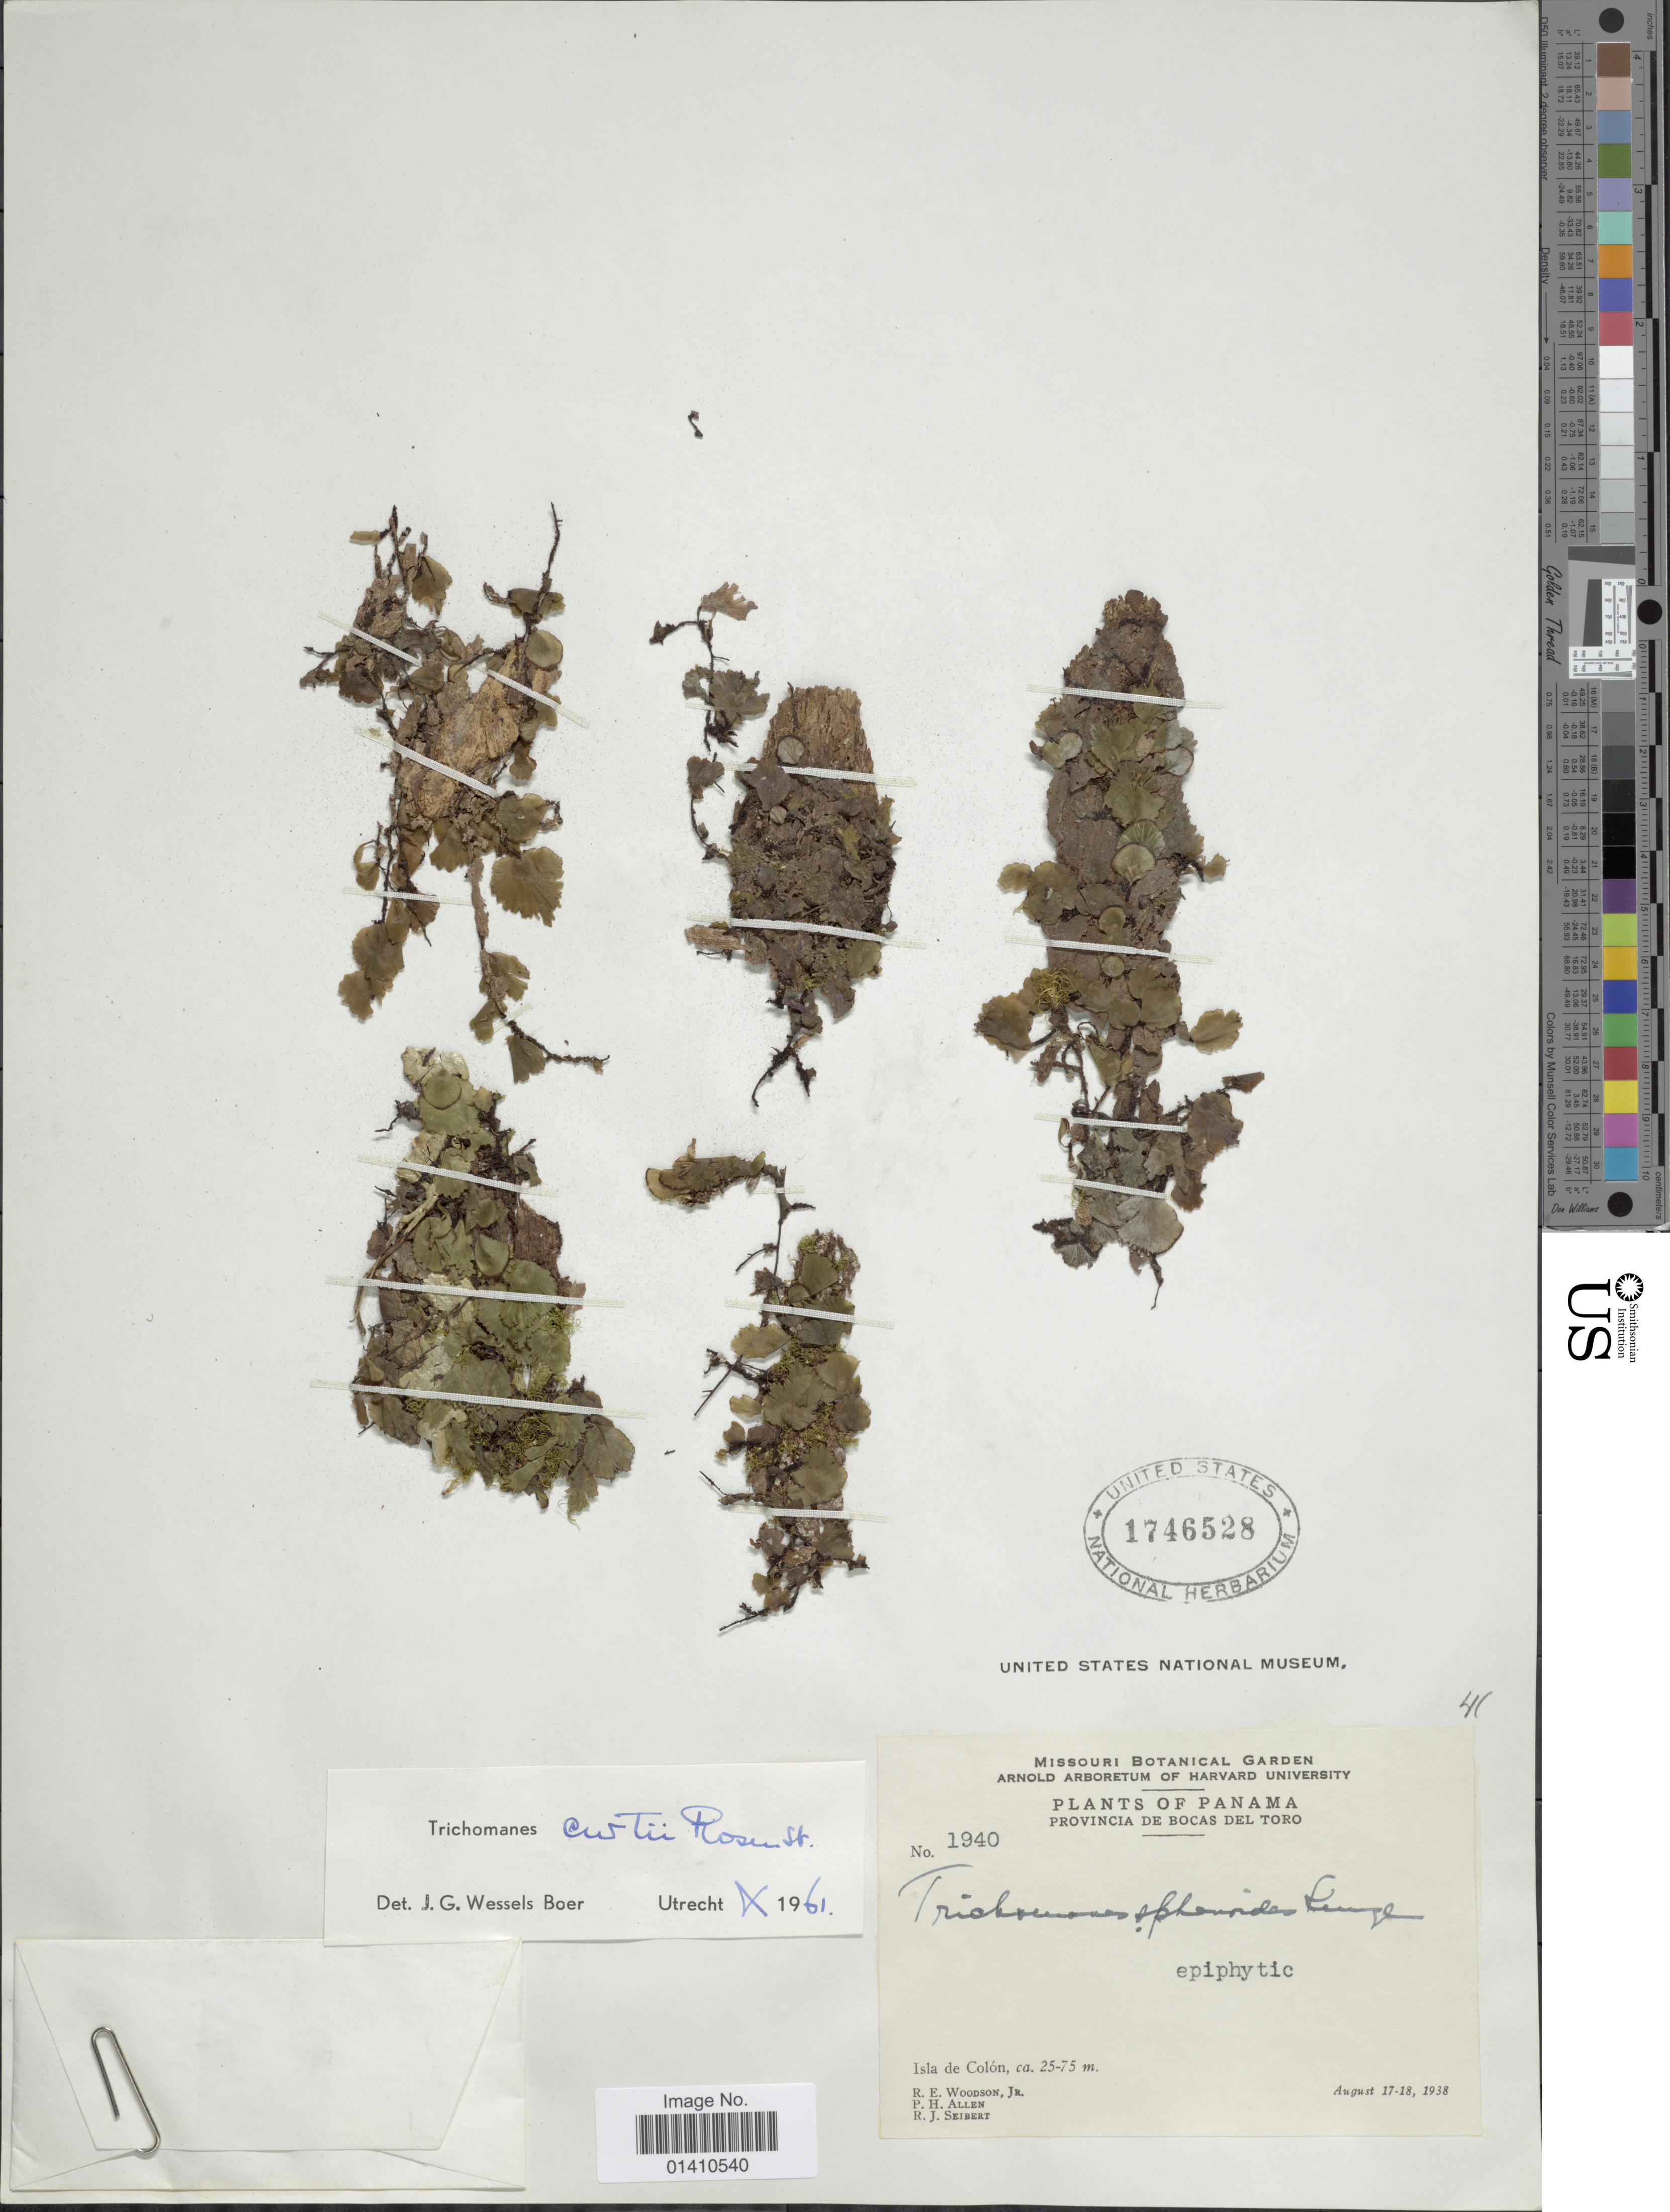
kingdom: Plantae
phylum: Tracheophyta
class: Polypodiopsida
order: Hymenophyllales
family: Hymenophyllaceae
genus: Didymoglossum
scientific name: Didymoglossum curtii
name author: (Rosenst.) Pic. Serm.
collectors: R. E. Woodson, P. H. Allen & R. J. Seibert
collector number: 1940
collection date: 1938-08-17/1938-08-18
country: Panama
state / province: Bocas del Toro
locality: Isla de Colon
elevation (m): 25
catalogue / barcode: US 1746528